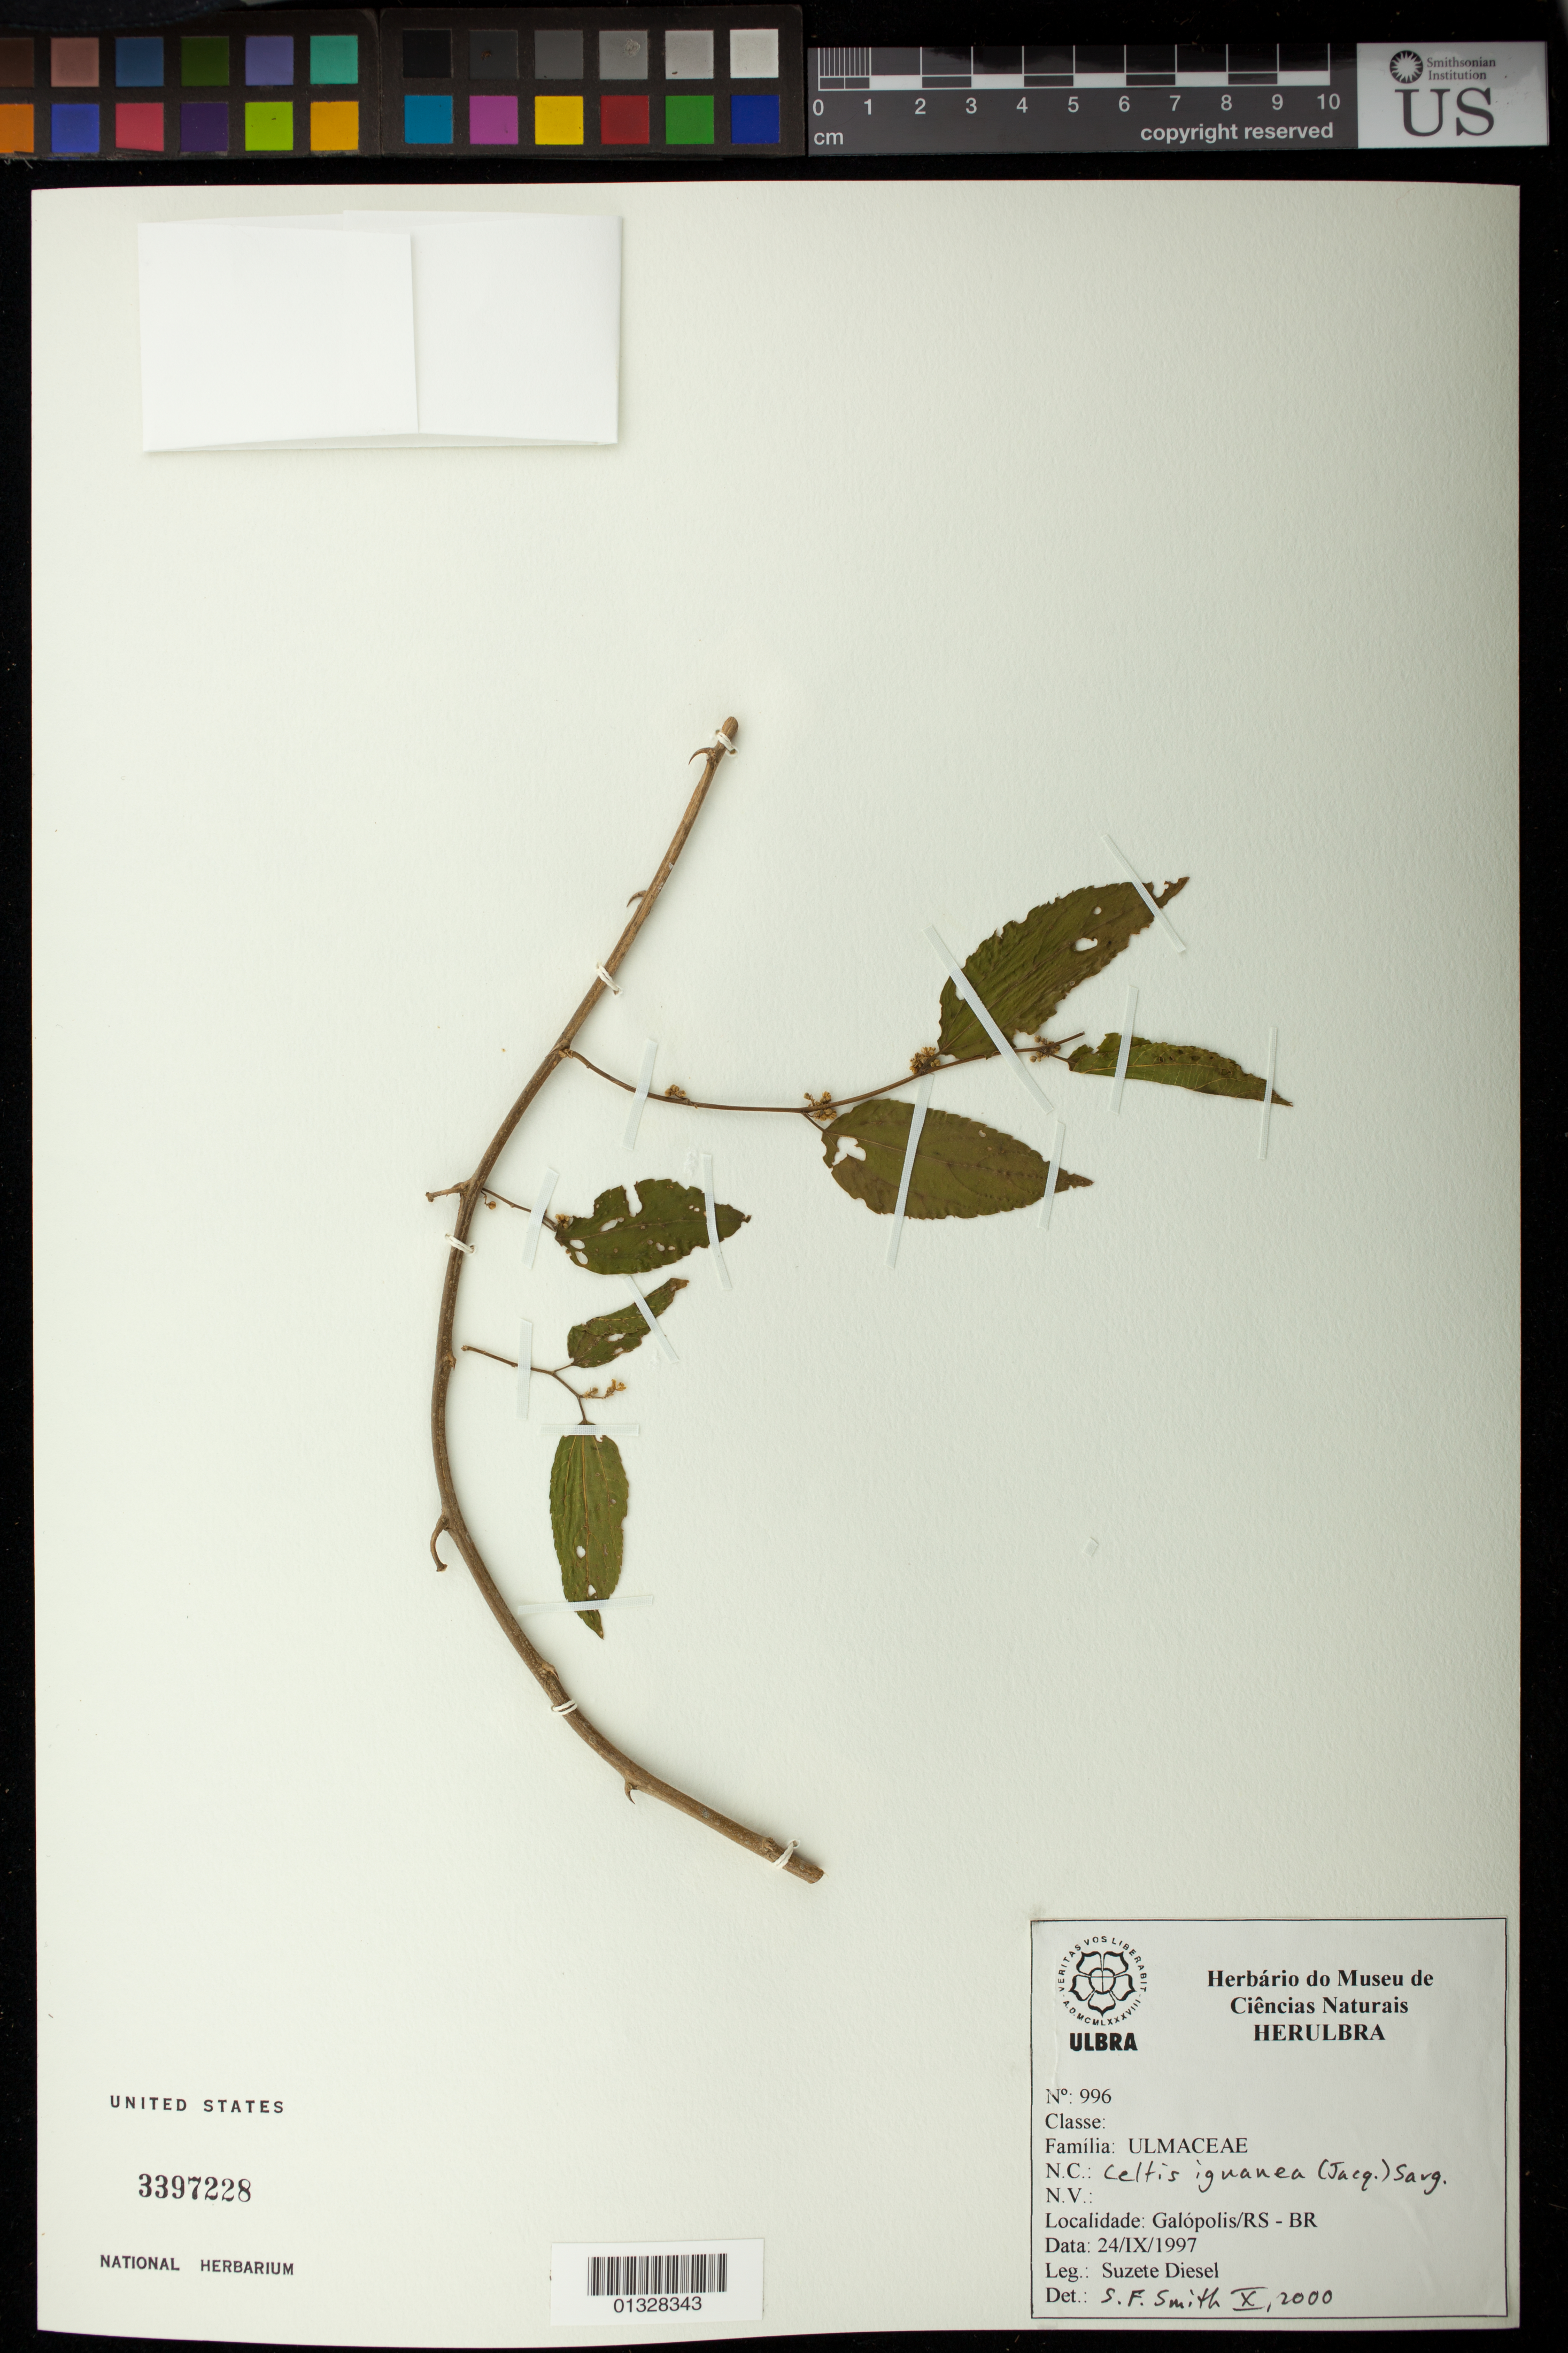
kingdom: Plantae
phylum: Tracheophyta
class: Magnoliopsida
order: Rosales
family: Cannabaceae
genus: Celtis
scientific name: Celtis iguanaea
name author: (Jacq.) Sarg.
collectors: S. Diesel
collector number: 996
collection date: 1997-09-24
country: Brazil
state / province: Rio Grande do Sul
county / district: Caxias do Sul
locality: Galópolis.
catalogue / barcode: US 3397228